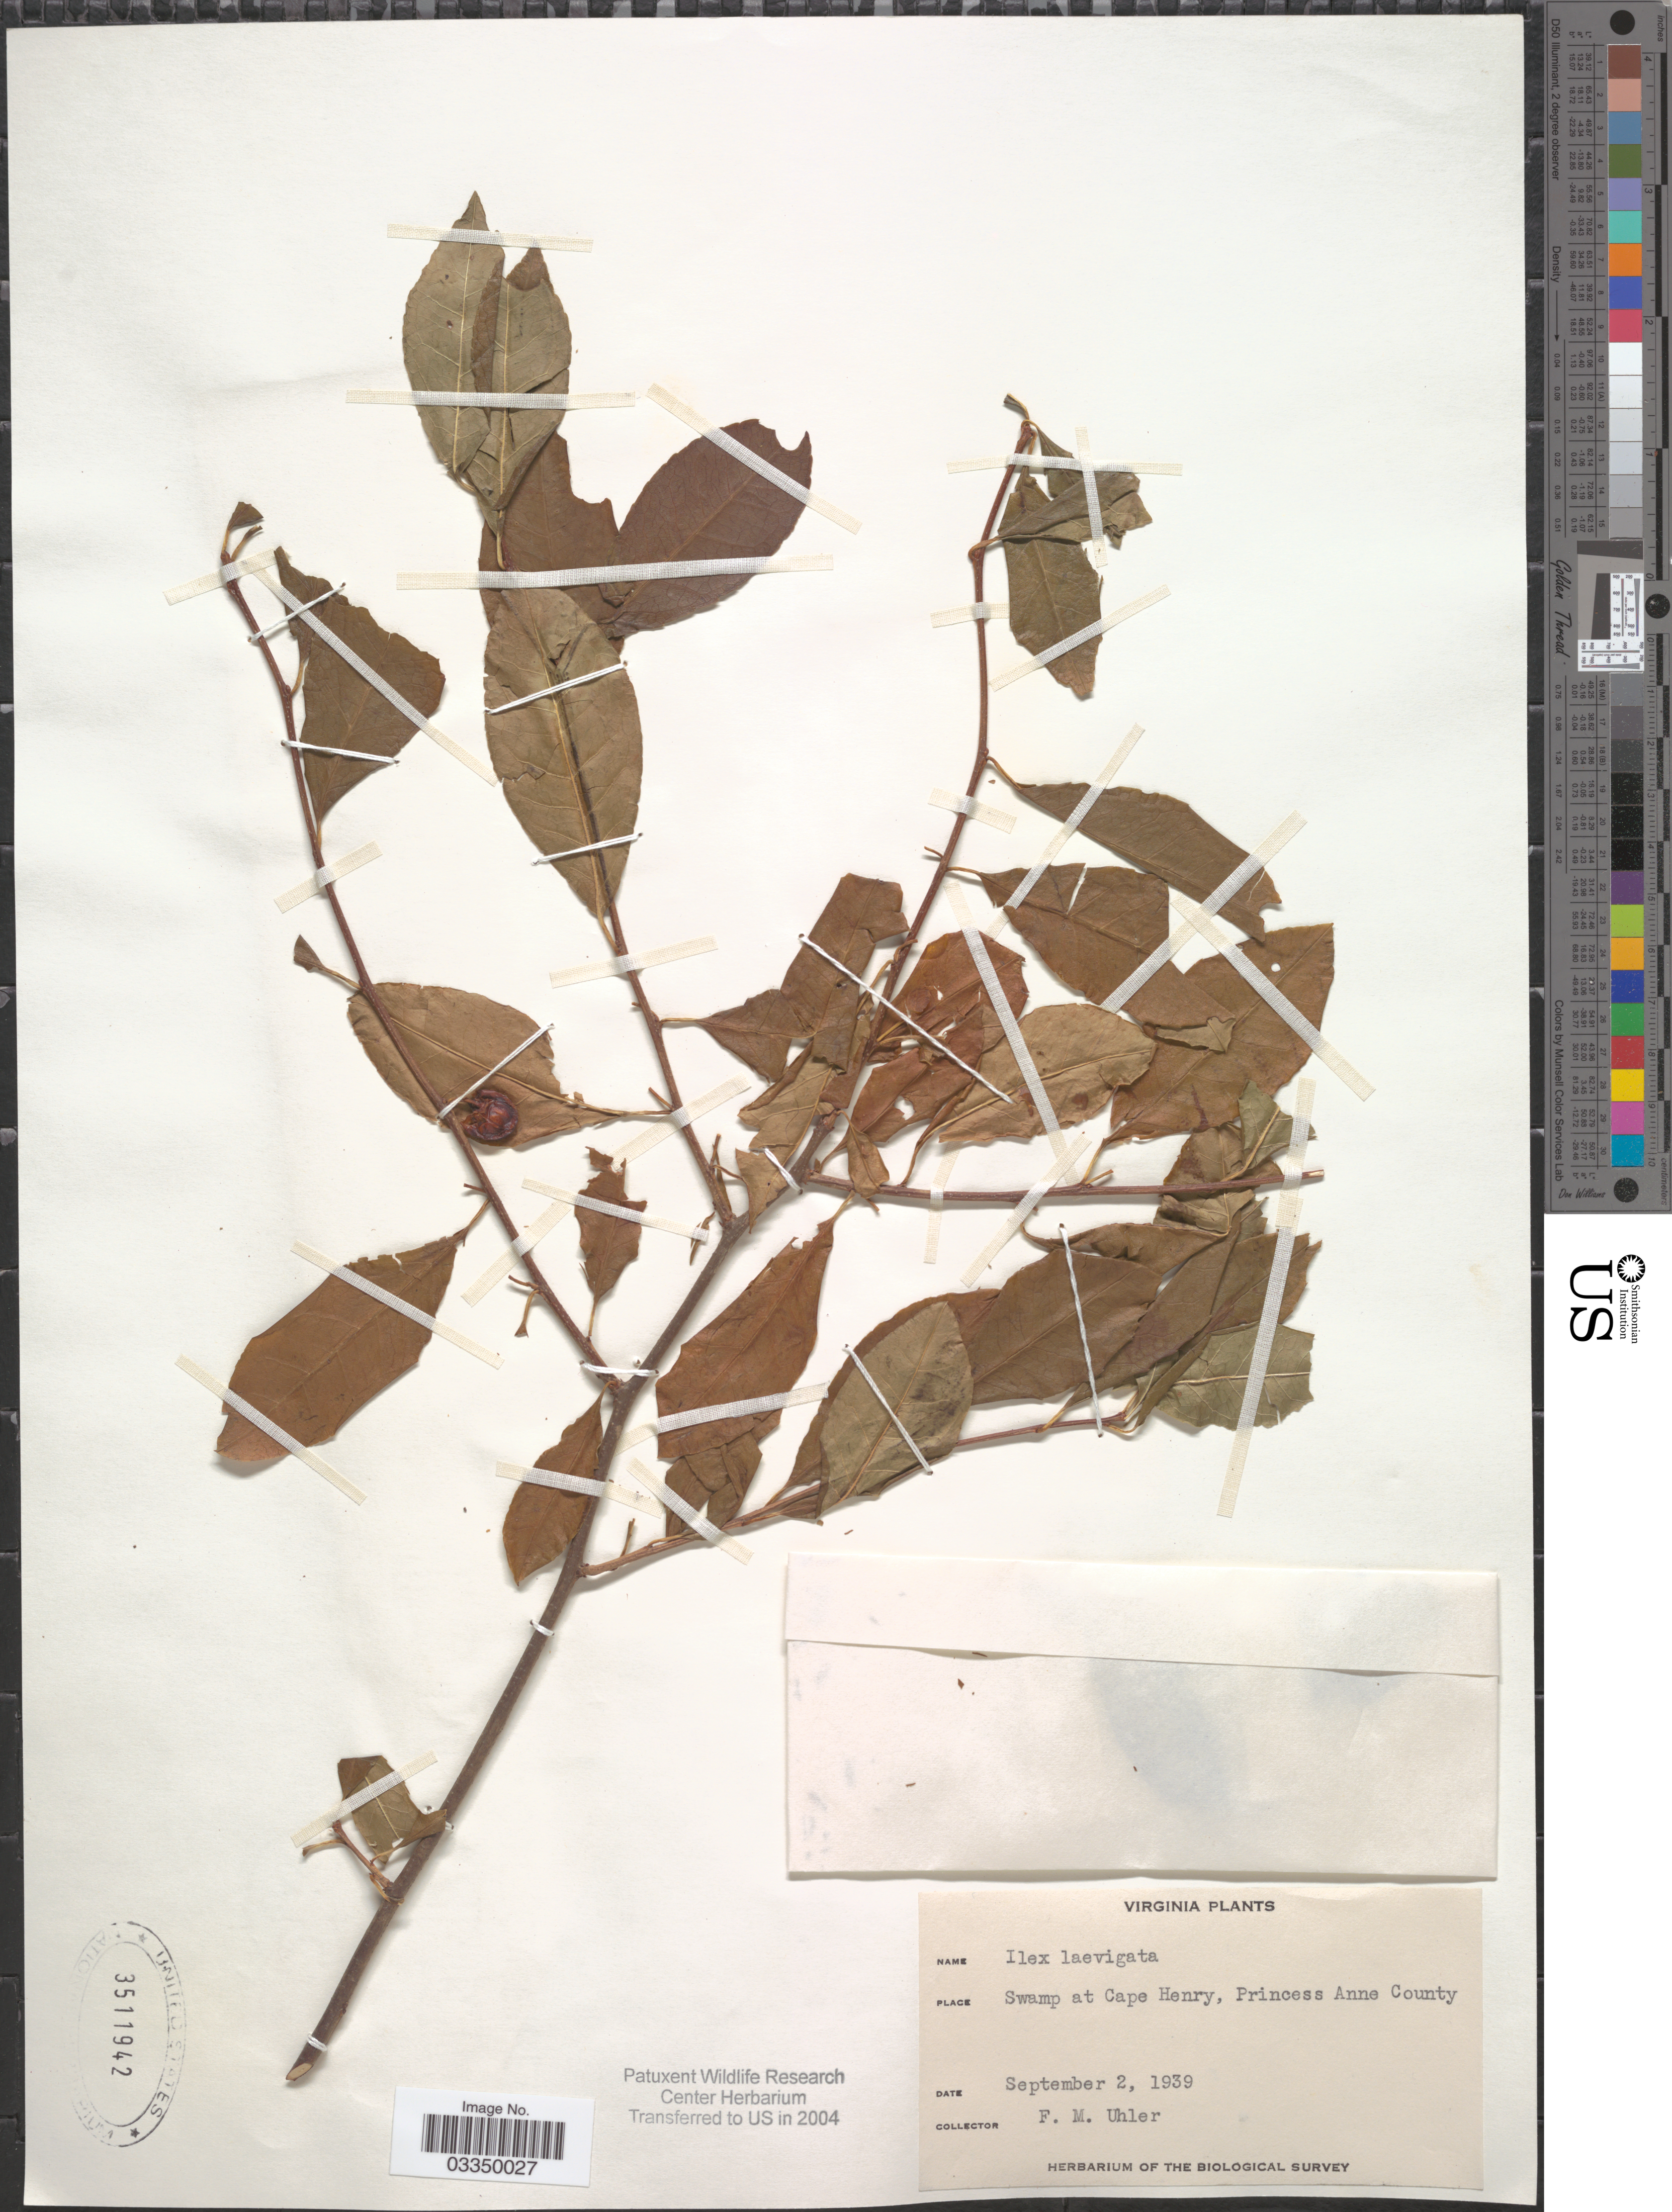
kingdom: Plantae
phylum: Tracheophyta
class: Magnoliopsida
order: Aquifoliales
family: Aquifoliaceae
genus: Ilex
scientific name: Ilex laevigata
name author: (Pursh) A. Gray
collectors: F. M. Uhler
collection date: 1939-09-02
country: United States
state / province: Virginia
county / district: City of Virginia Beach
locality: Swamp at Cape Henry, Princess Anne County.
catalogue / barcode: US 3511942